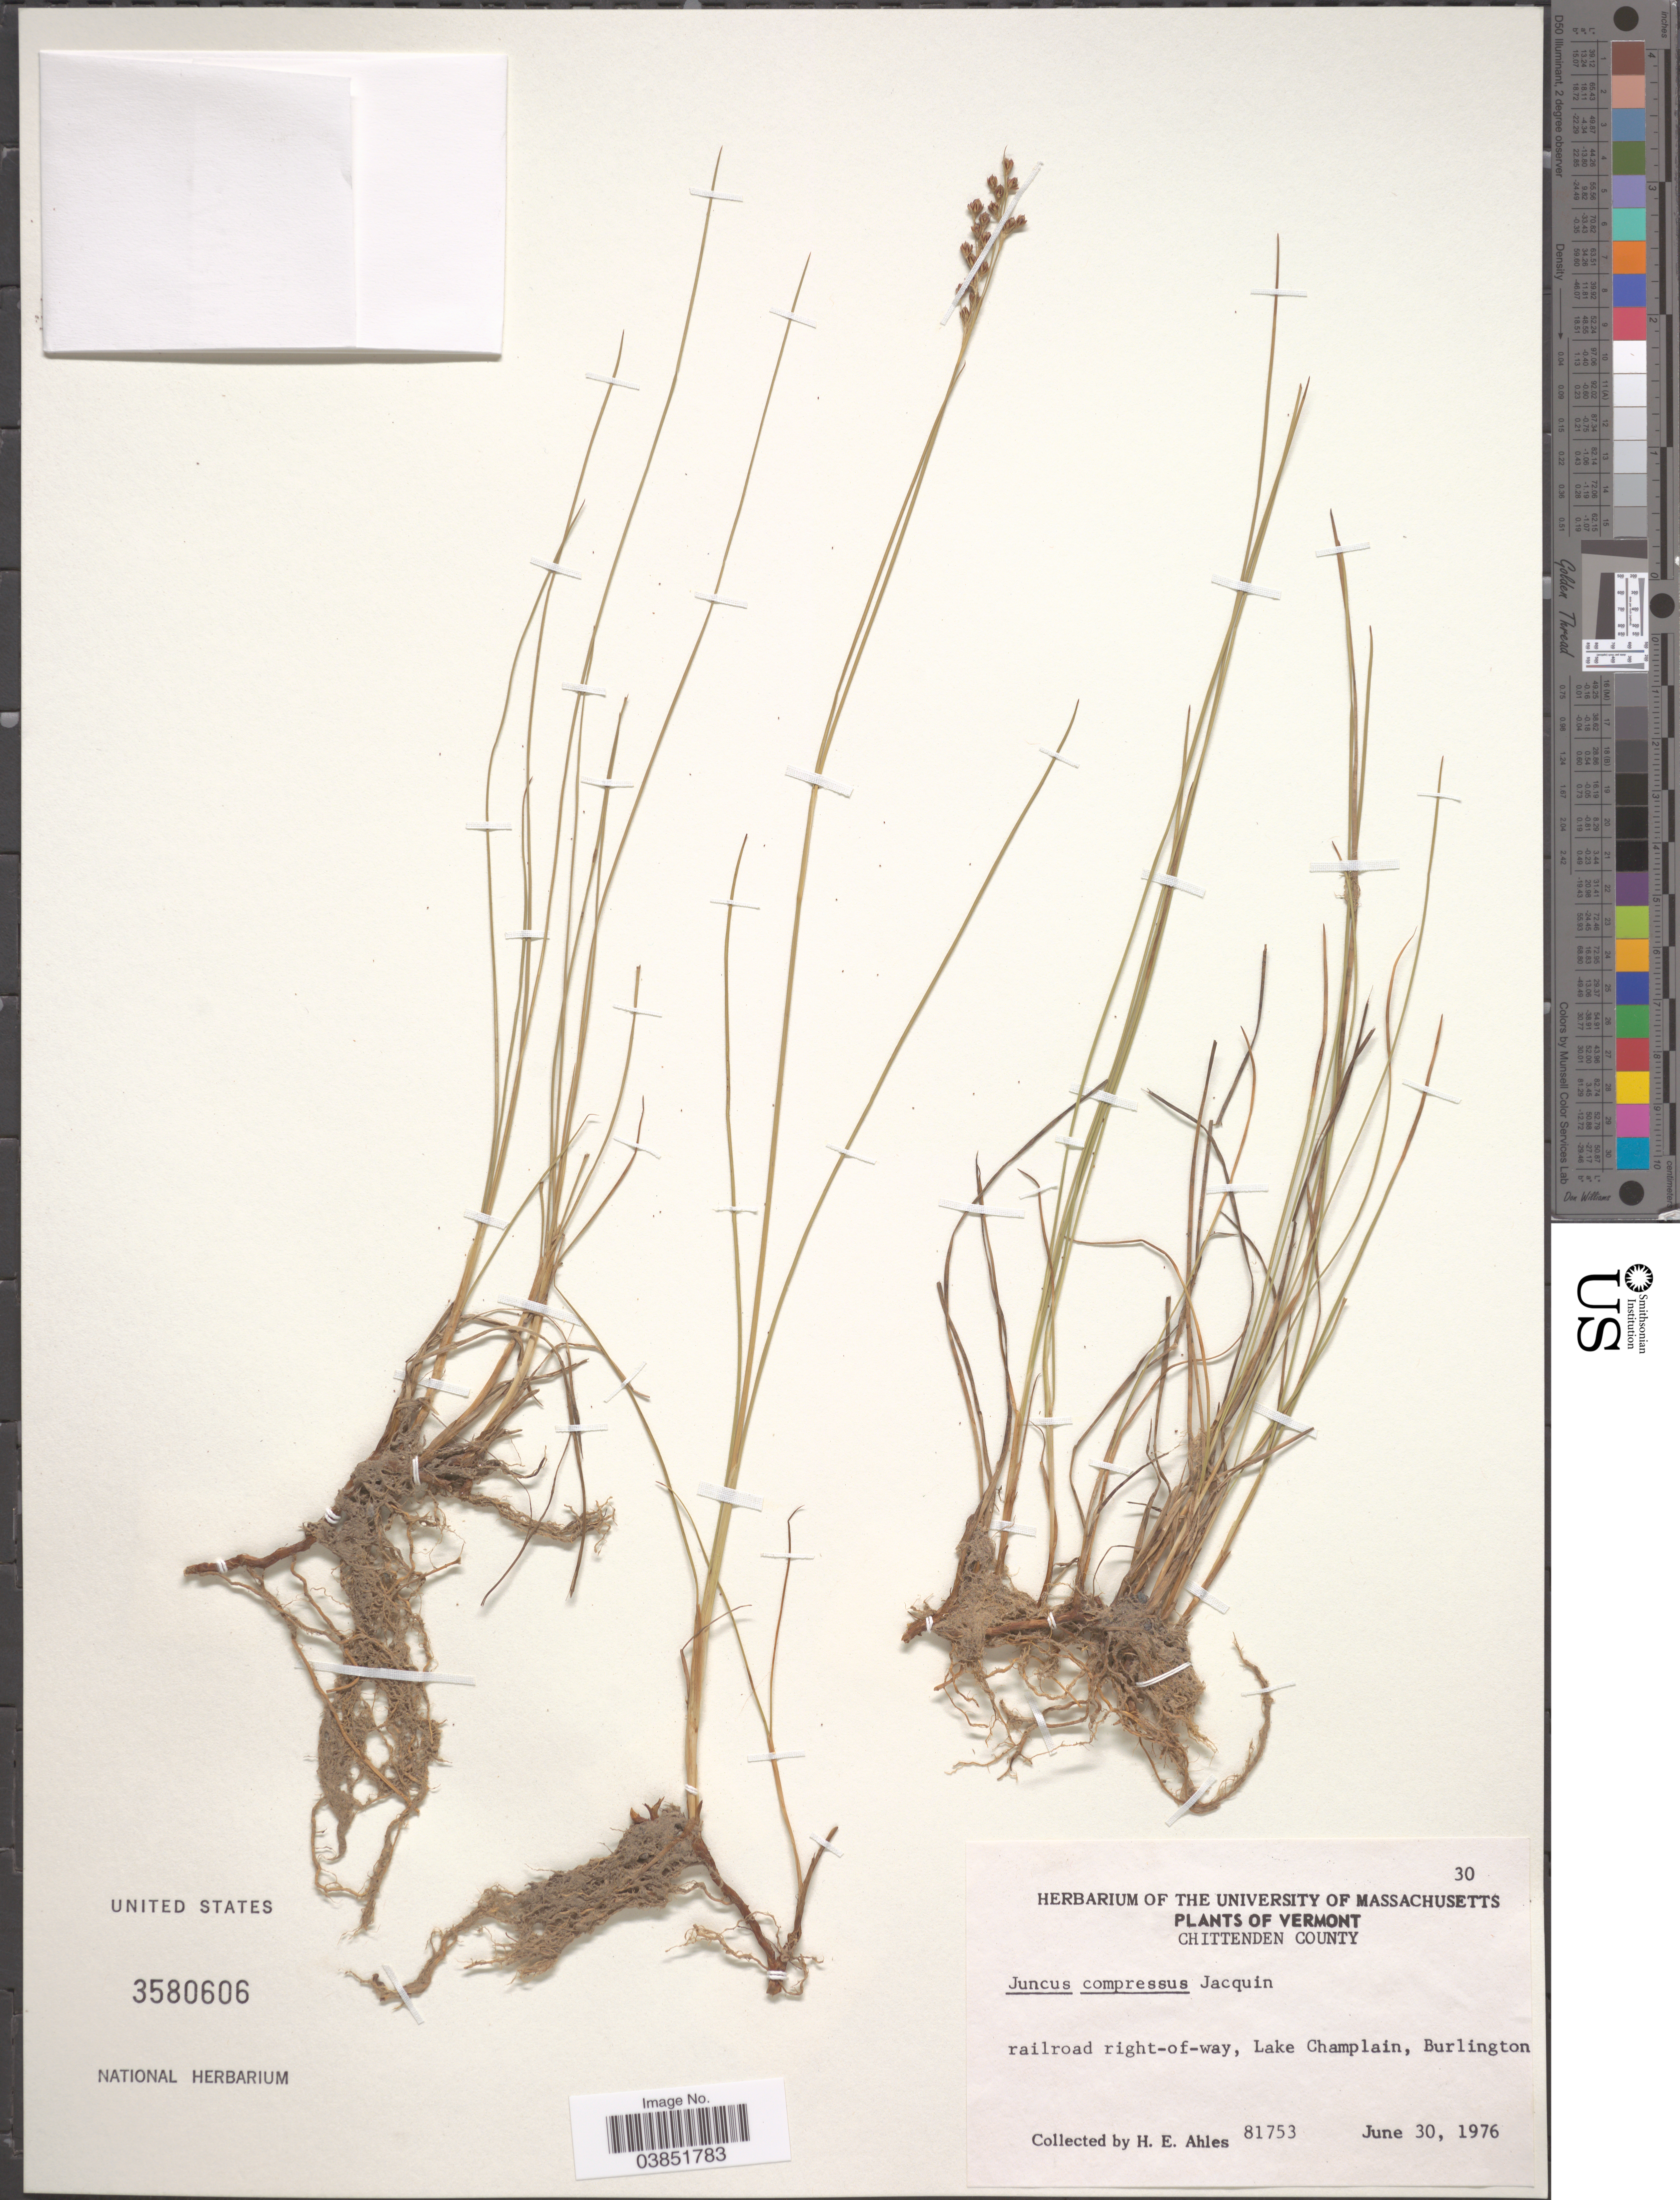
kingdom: Plantae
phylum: Tracheophyta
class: Liliopsida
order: Poales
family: Juncaceae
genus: Juncus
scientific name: Juncus compressus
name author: Jacq.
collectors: H. E. Ahles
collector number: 81753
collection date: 1976-06-30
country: United States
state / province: Vermont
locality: Chittenden County. Railway right-of-way, Lake Champlain, Burlington.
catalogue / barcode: US 3580806